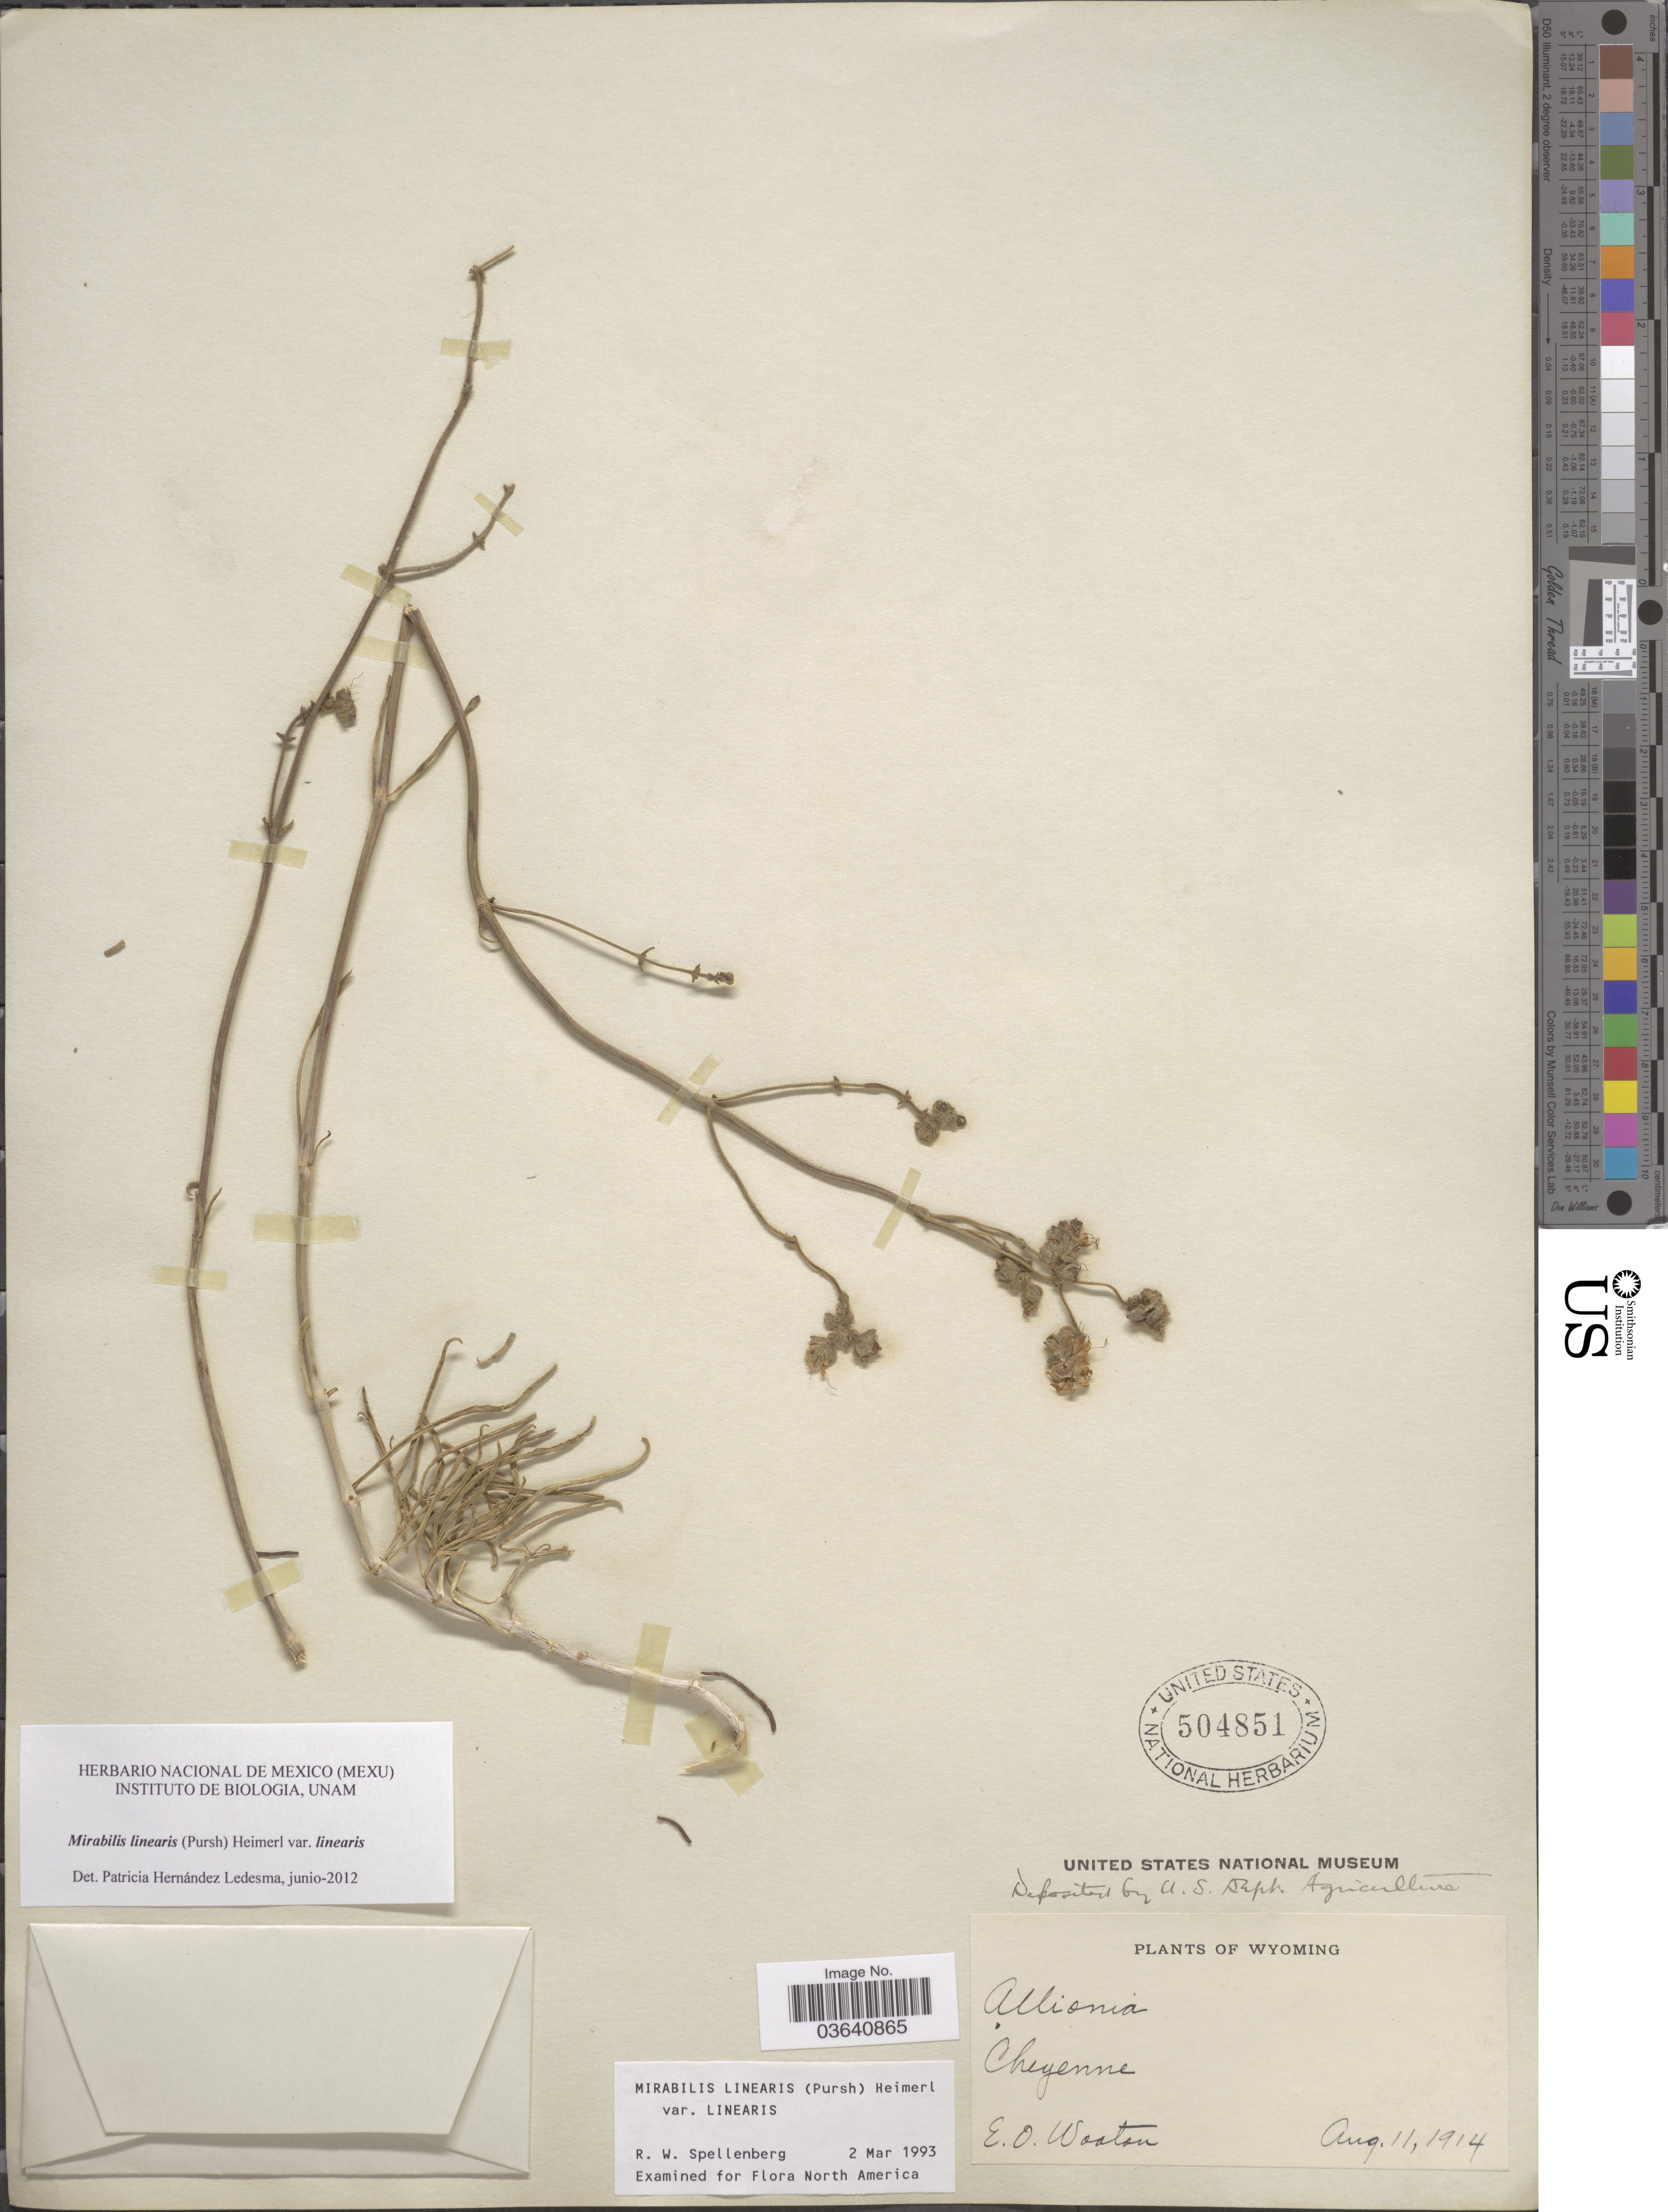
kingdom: Plantae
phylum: Tracheophyta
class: Magnoliopsida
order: Caryophyllales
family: Nyctaginaceae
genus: Mirabilis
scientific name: Mirabilis linearis var. linearis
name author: (Pursh) Heimerl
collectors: E. O. Wooton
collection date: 1914-08-11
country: United States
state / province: Wyoming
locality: Cheyenne.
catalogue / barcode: US 504851